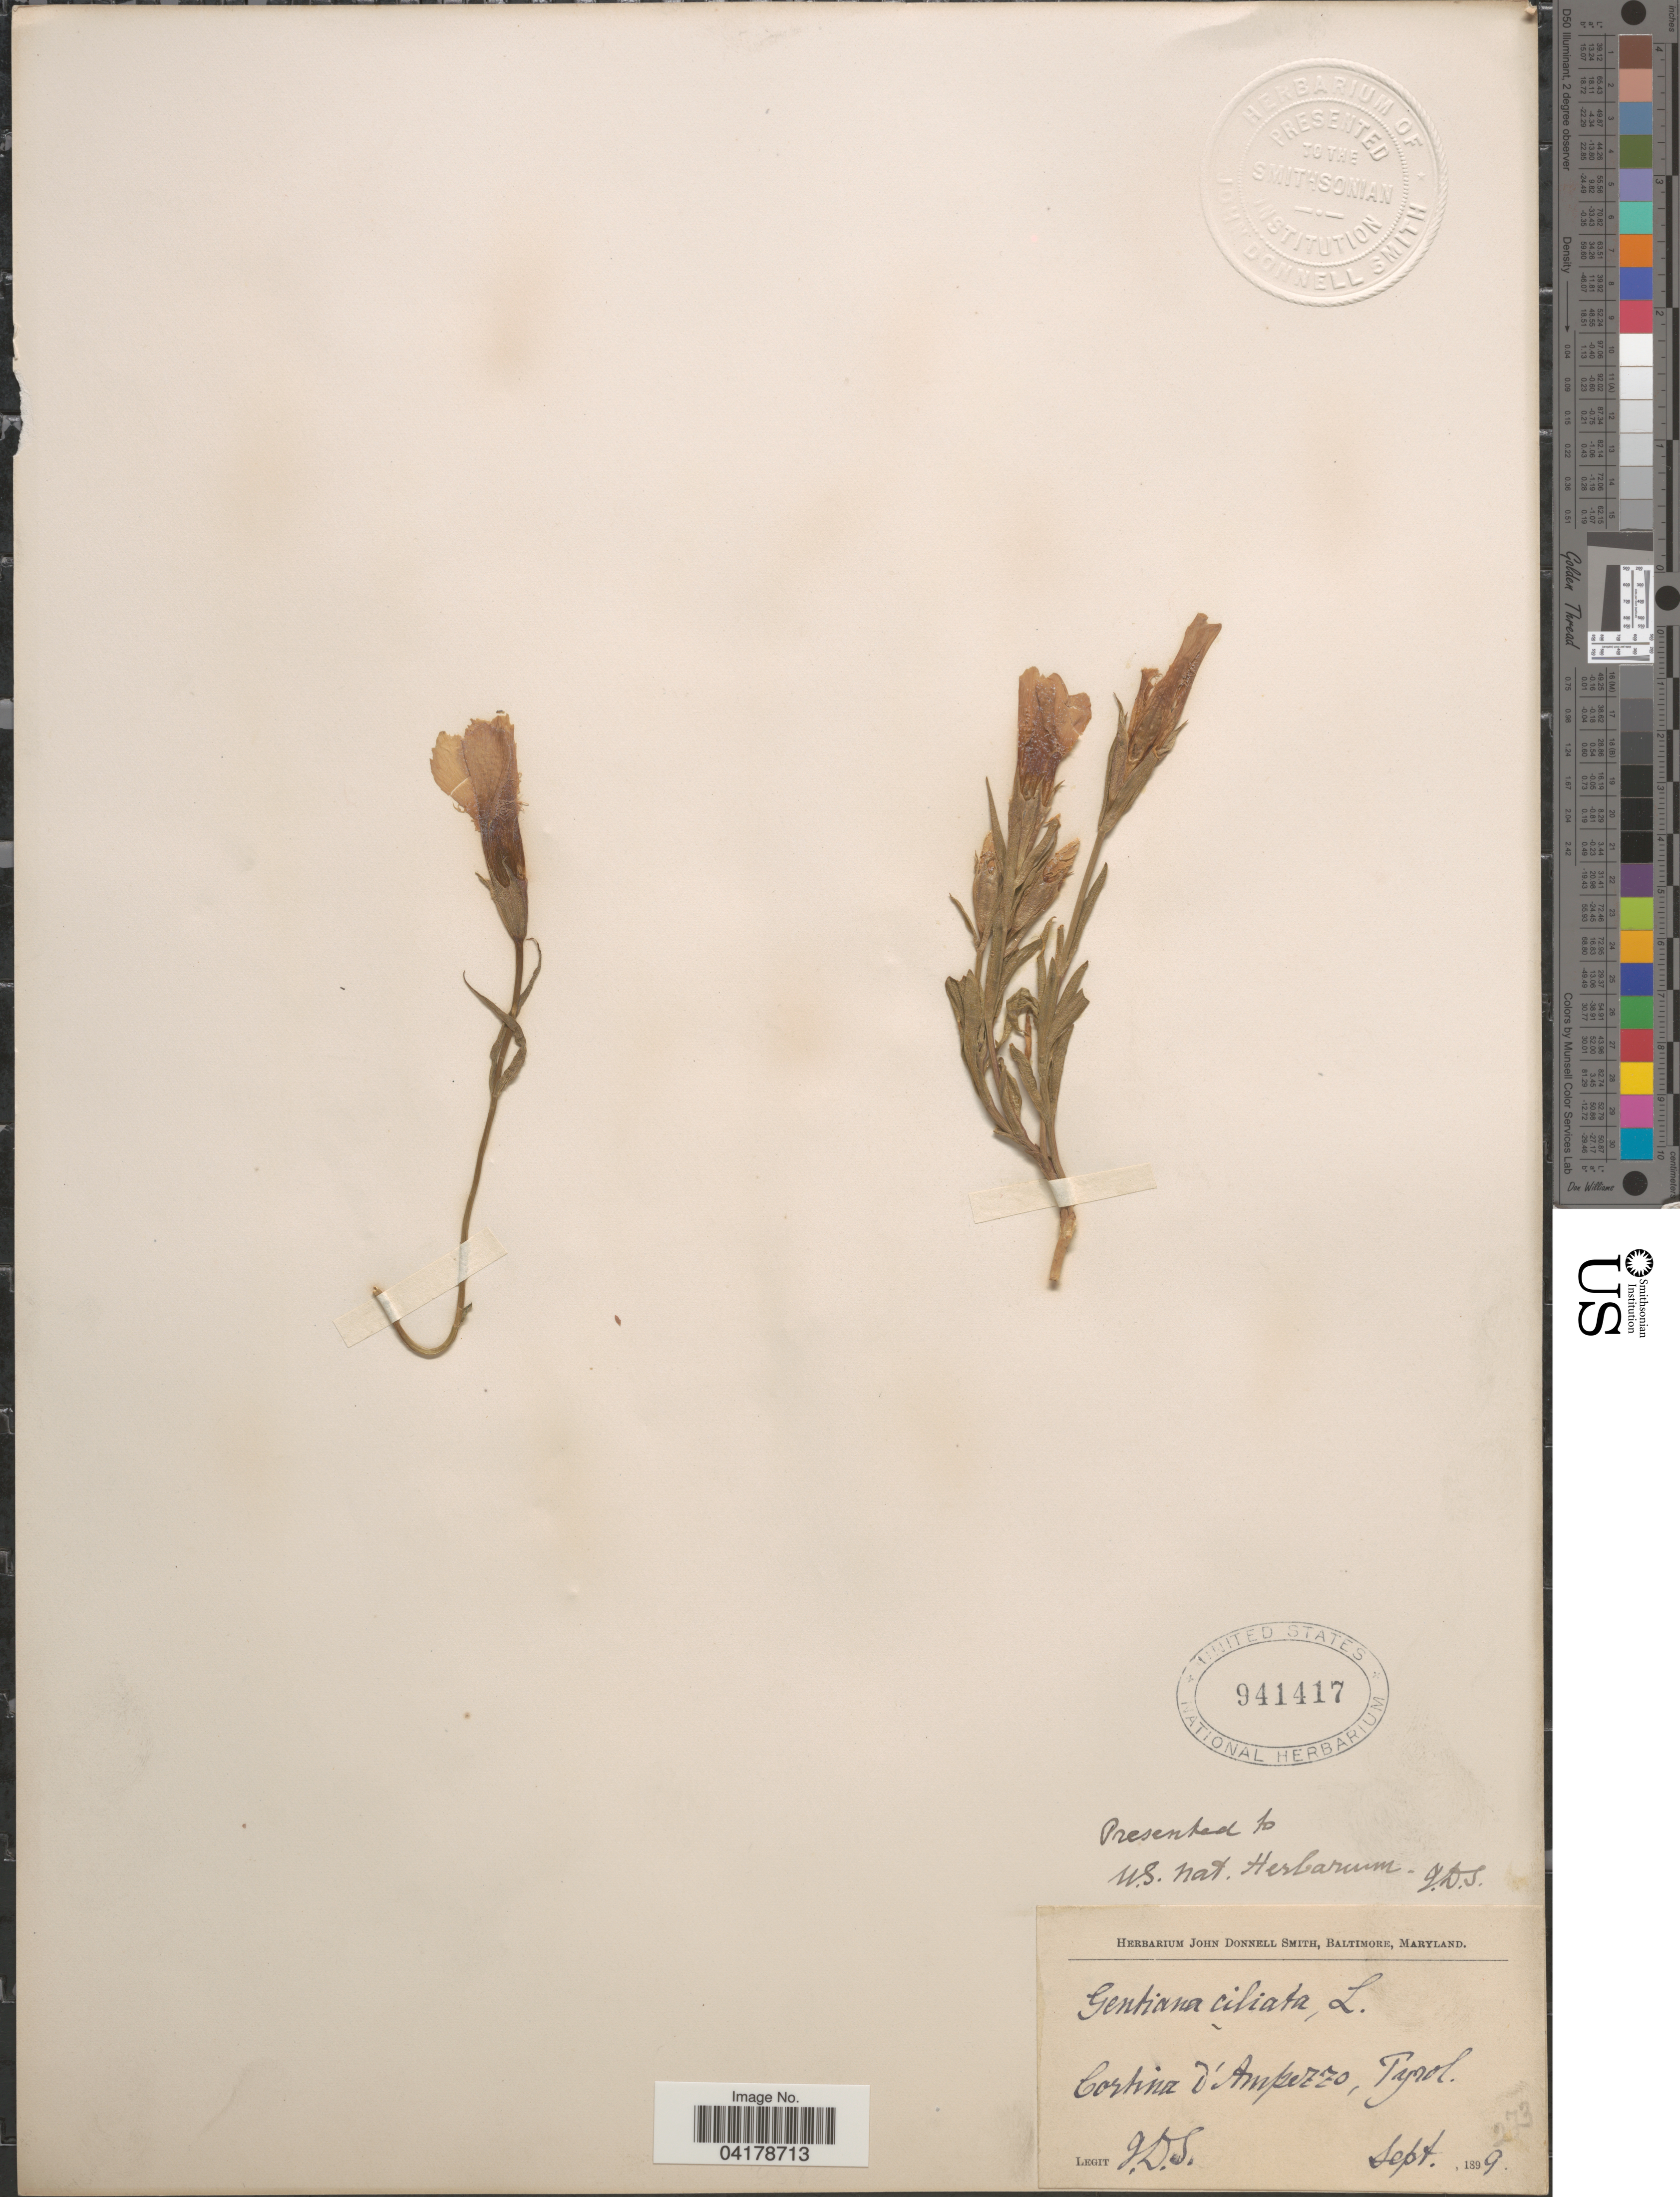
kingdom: Plantae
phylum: Tracheophyta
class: Magnoliopsida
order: Gentianales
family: Gentianaceae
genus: Gentiana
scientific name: Gentiana ciliata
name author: L.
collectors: J. Donnell Smith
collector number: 273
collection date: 1899-09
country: Italy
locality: Cortina d'Ampezzo, Tyrol.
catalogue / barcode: US 941417